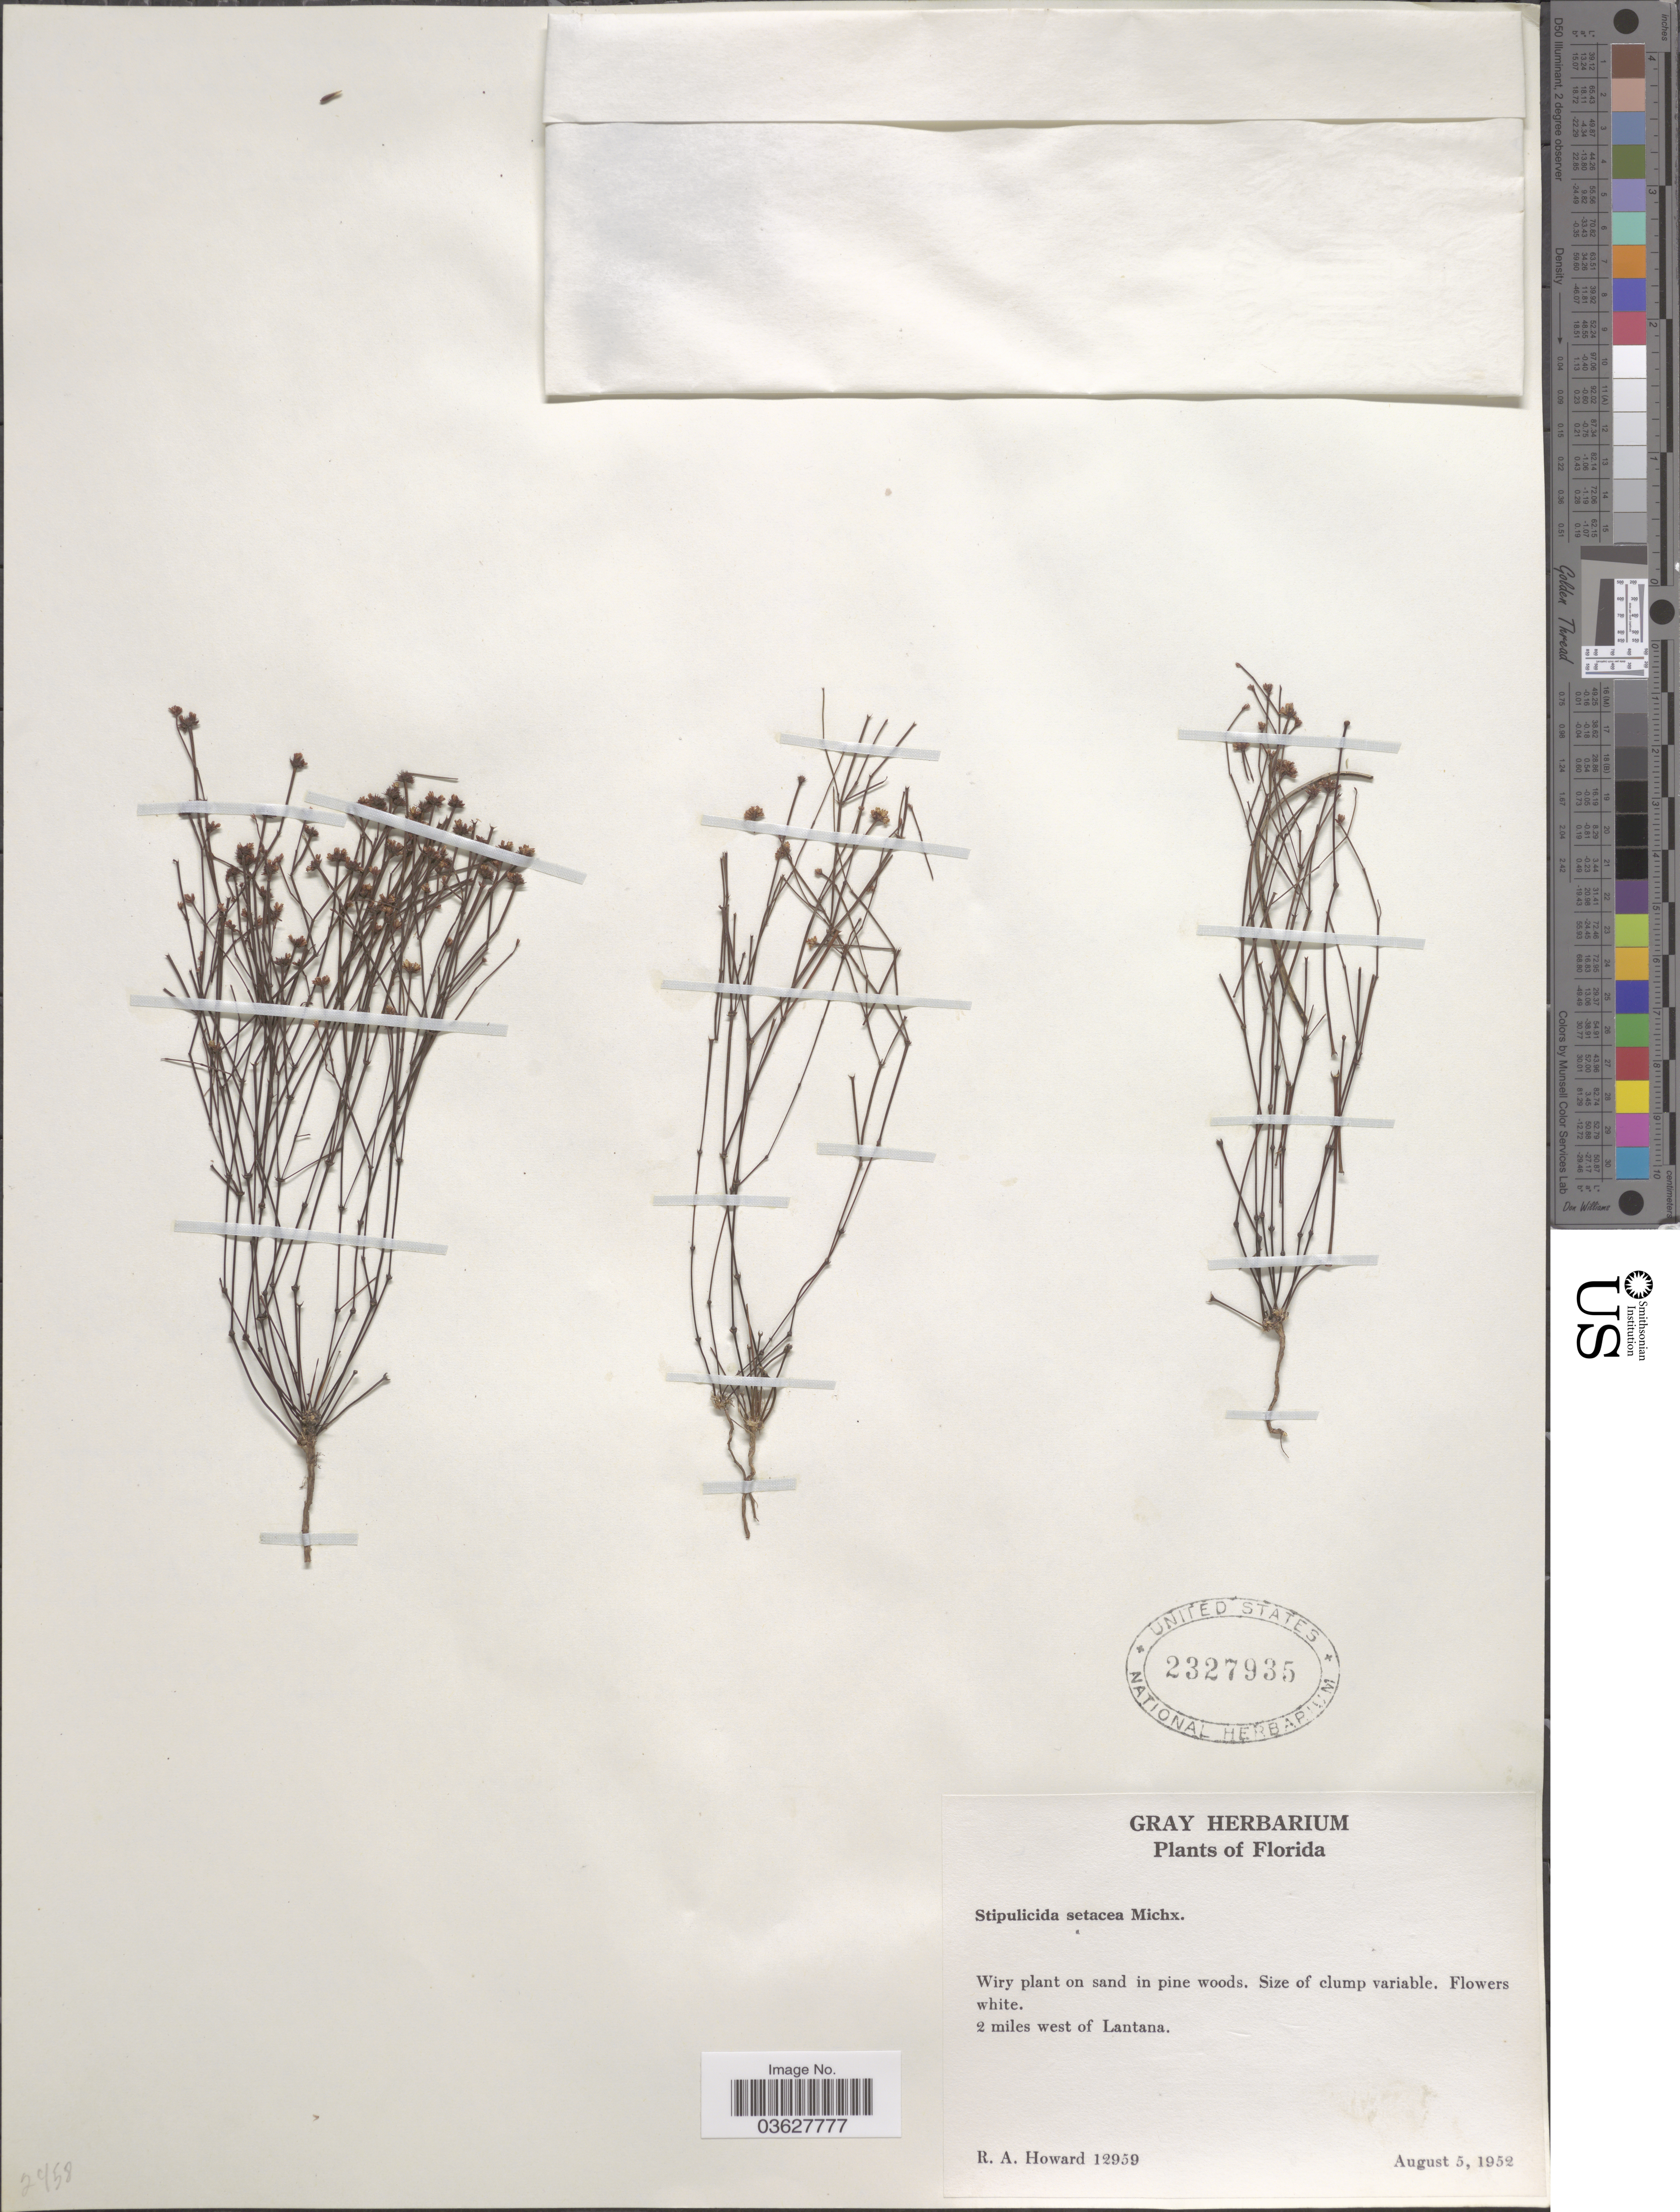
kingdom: Plantae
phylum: Tracheophyta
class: Magnoliopsida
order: Caryophyllales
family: Caryophyllaceae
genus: Stipulicida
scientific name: Stipulicida setacea var. setacea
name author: Michx.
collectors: R. A. Howard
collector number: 12959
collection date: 1952-08-05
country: United States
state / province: Florida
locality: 2 miles west of Lantana.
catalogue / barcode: US 2327935